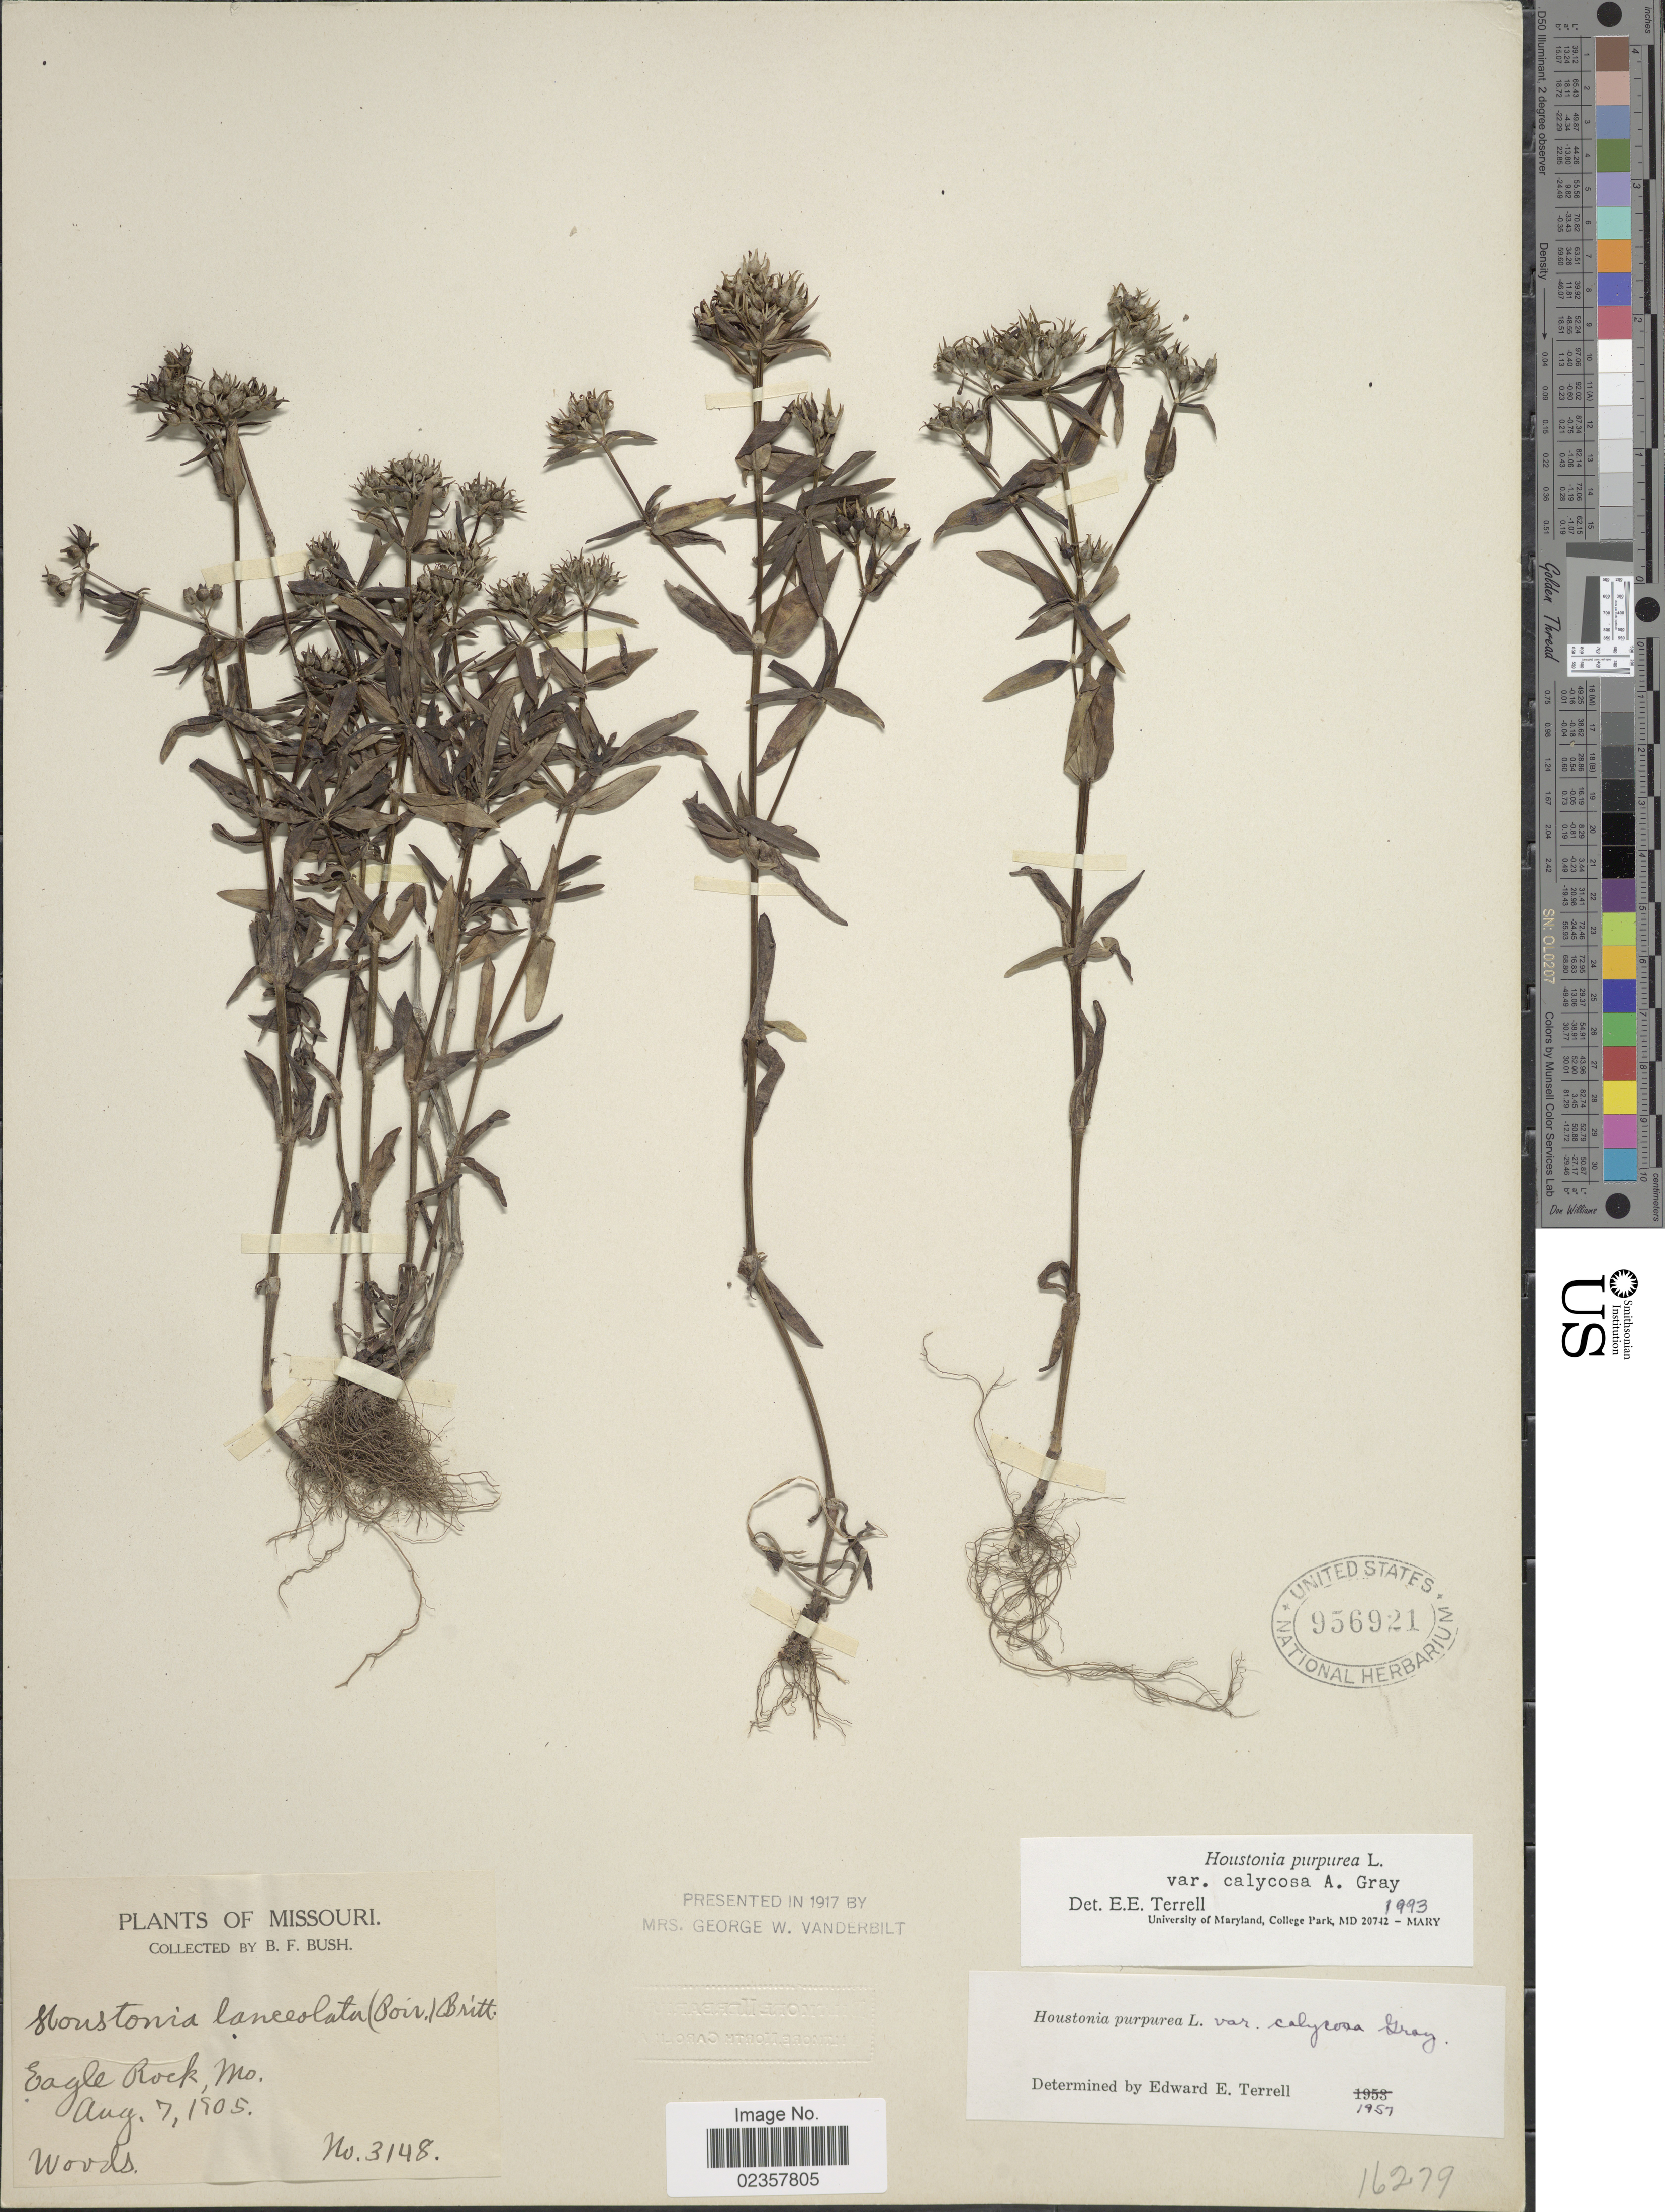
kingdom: Plantae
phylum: Tracheophyta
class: Magnoliopsida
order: Gentianales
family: Rubiaceae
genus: Houstonia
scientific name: Houstonia purpurea var. calycosa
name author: A. Gray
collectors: B. F. Bush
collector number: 3148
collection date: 1905-08-07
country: United States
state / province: Missouri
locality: Eagle Rock, Mo.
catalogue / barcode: US 956921